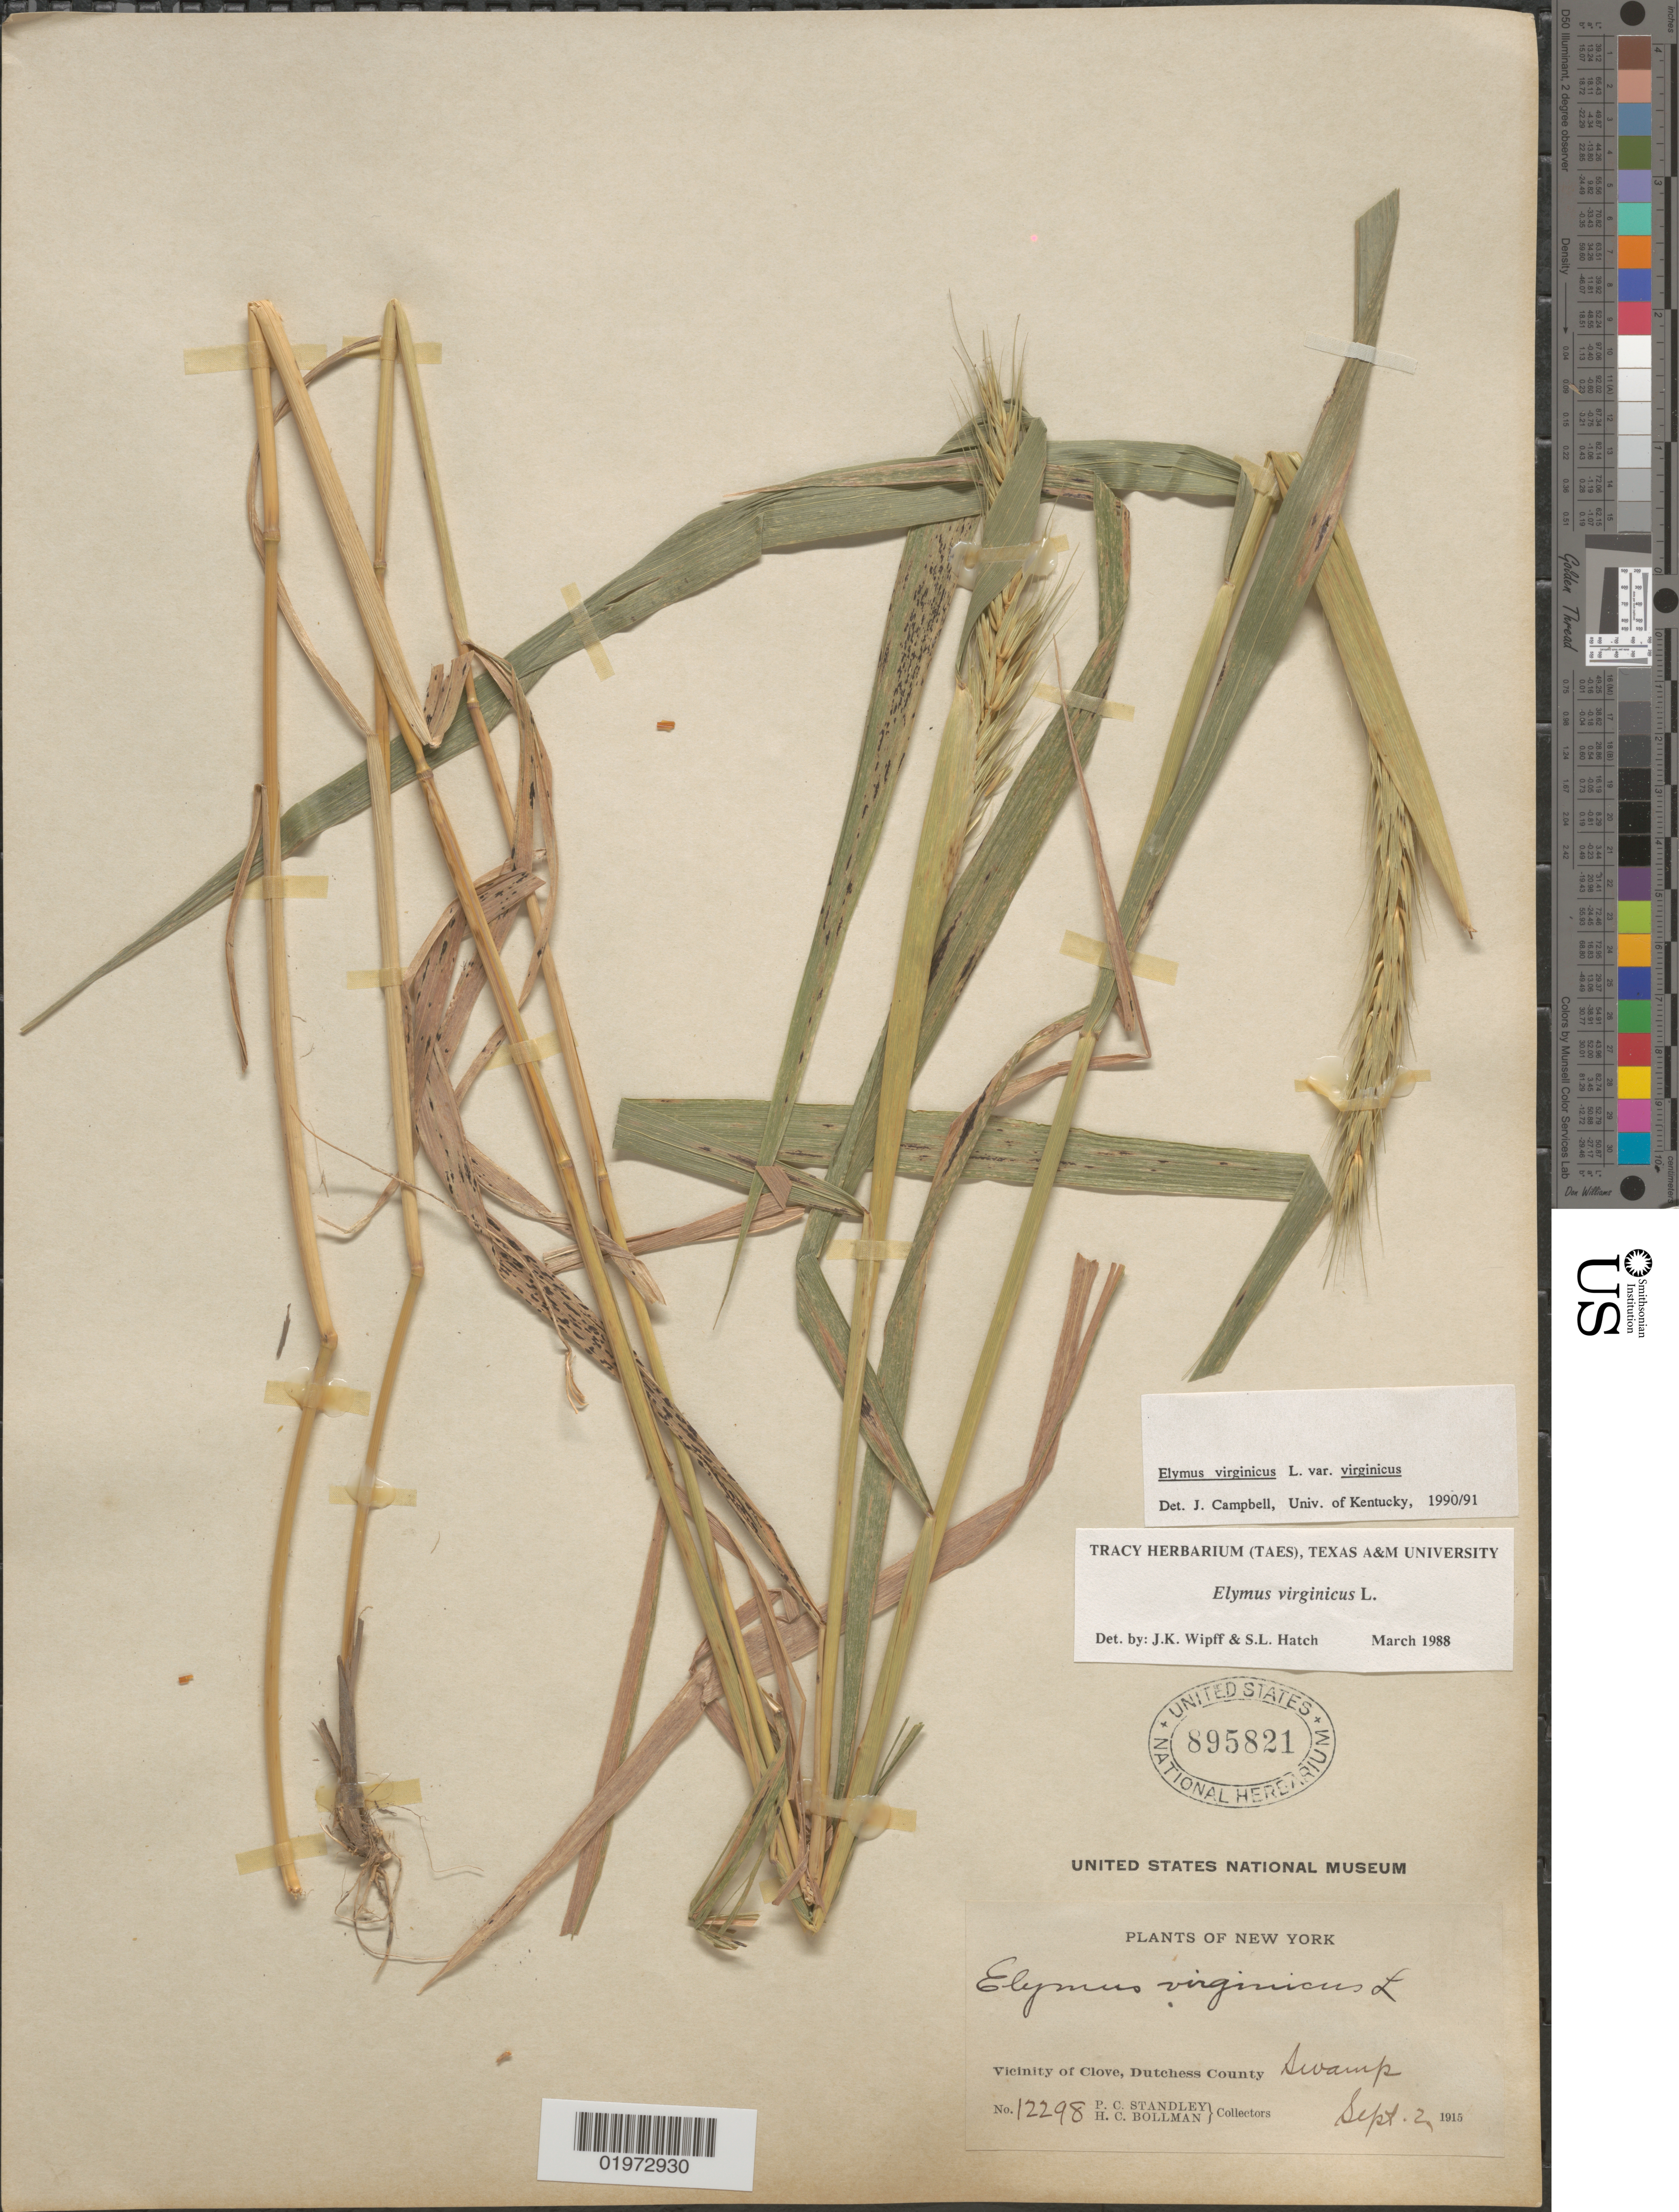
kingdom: Plantae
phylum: Tracheophyta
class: Liliopsida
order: Poales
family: Poaceae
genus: Elymus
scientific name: Elymus virginicus var. halophilus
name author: L.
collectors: P. C. Standley & H. C. Bollman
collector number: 12298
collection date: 1915-09-02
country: United States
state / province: New York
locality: Vicinity of Clove, Dutchess County. Swamp.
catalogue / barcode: US 895821